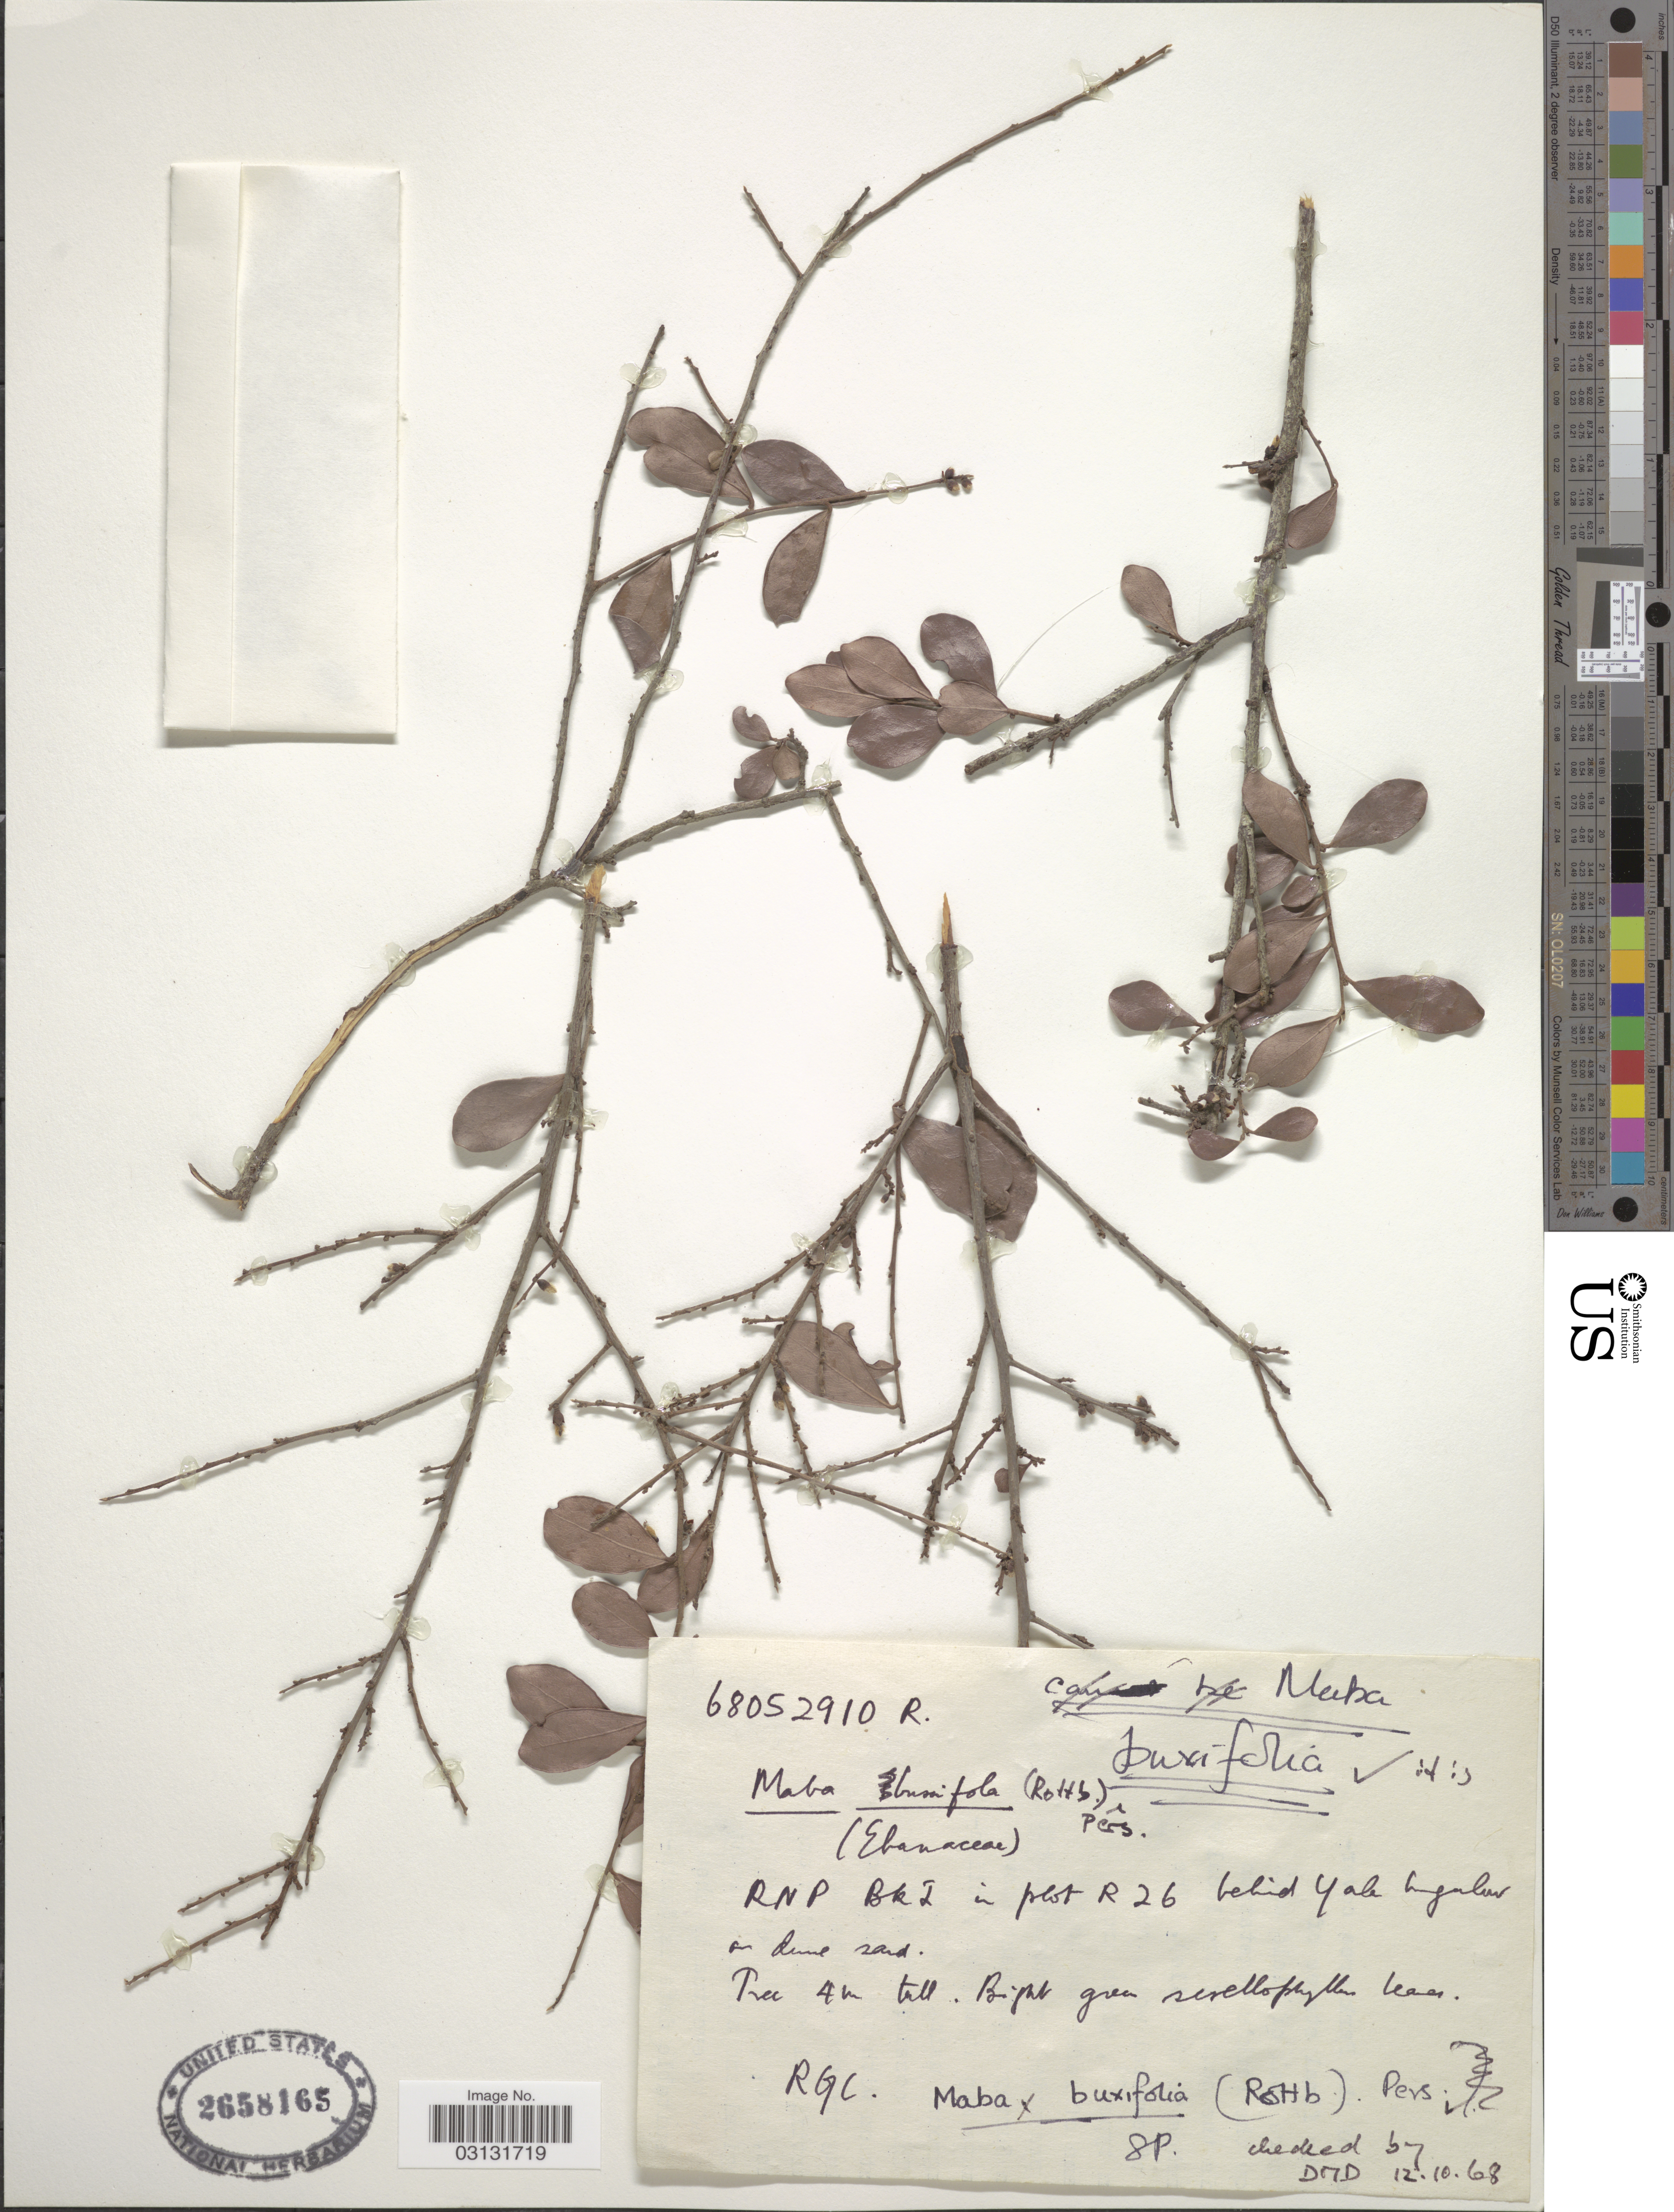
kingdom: Plantae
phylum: Tracheophyta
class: Magnoliopsida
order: Ericales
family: Ebenaceae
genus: Diospyros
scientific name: Diospyros ferrea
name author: (Willd.) Bakh.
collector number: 68052910R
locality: R N P Bk I in plot R26 behind Yale bungalow.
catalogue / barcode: US 2658165